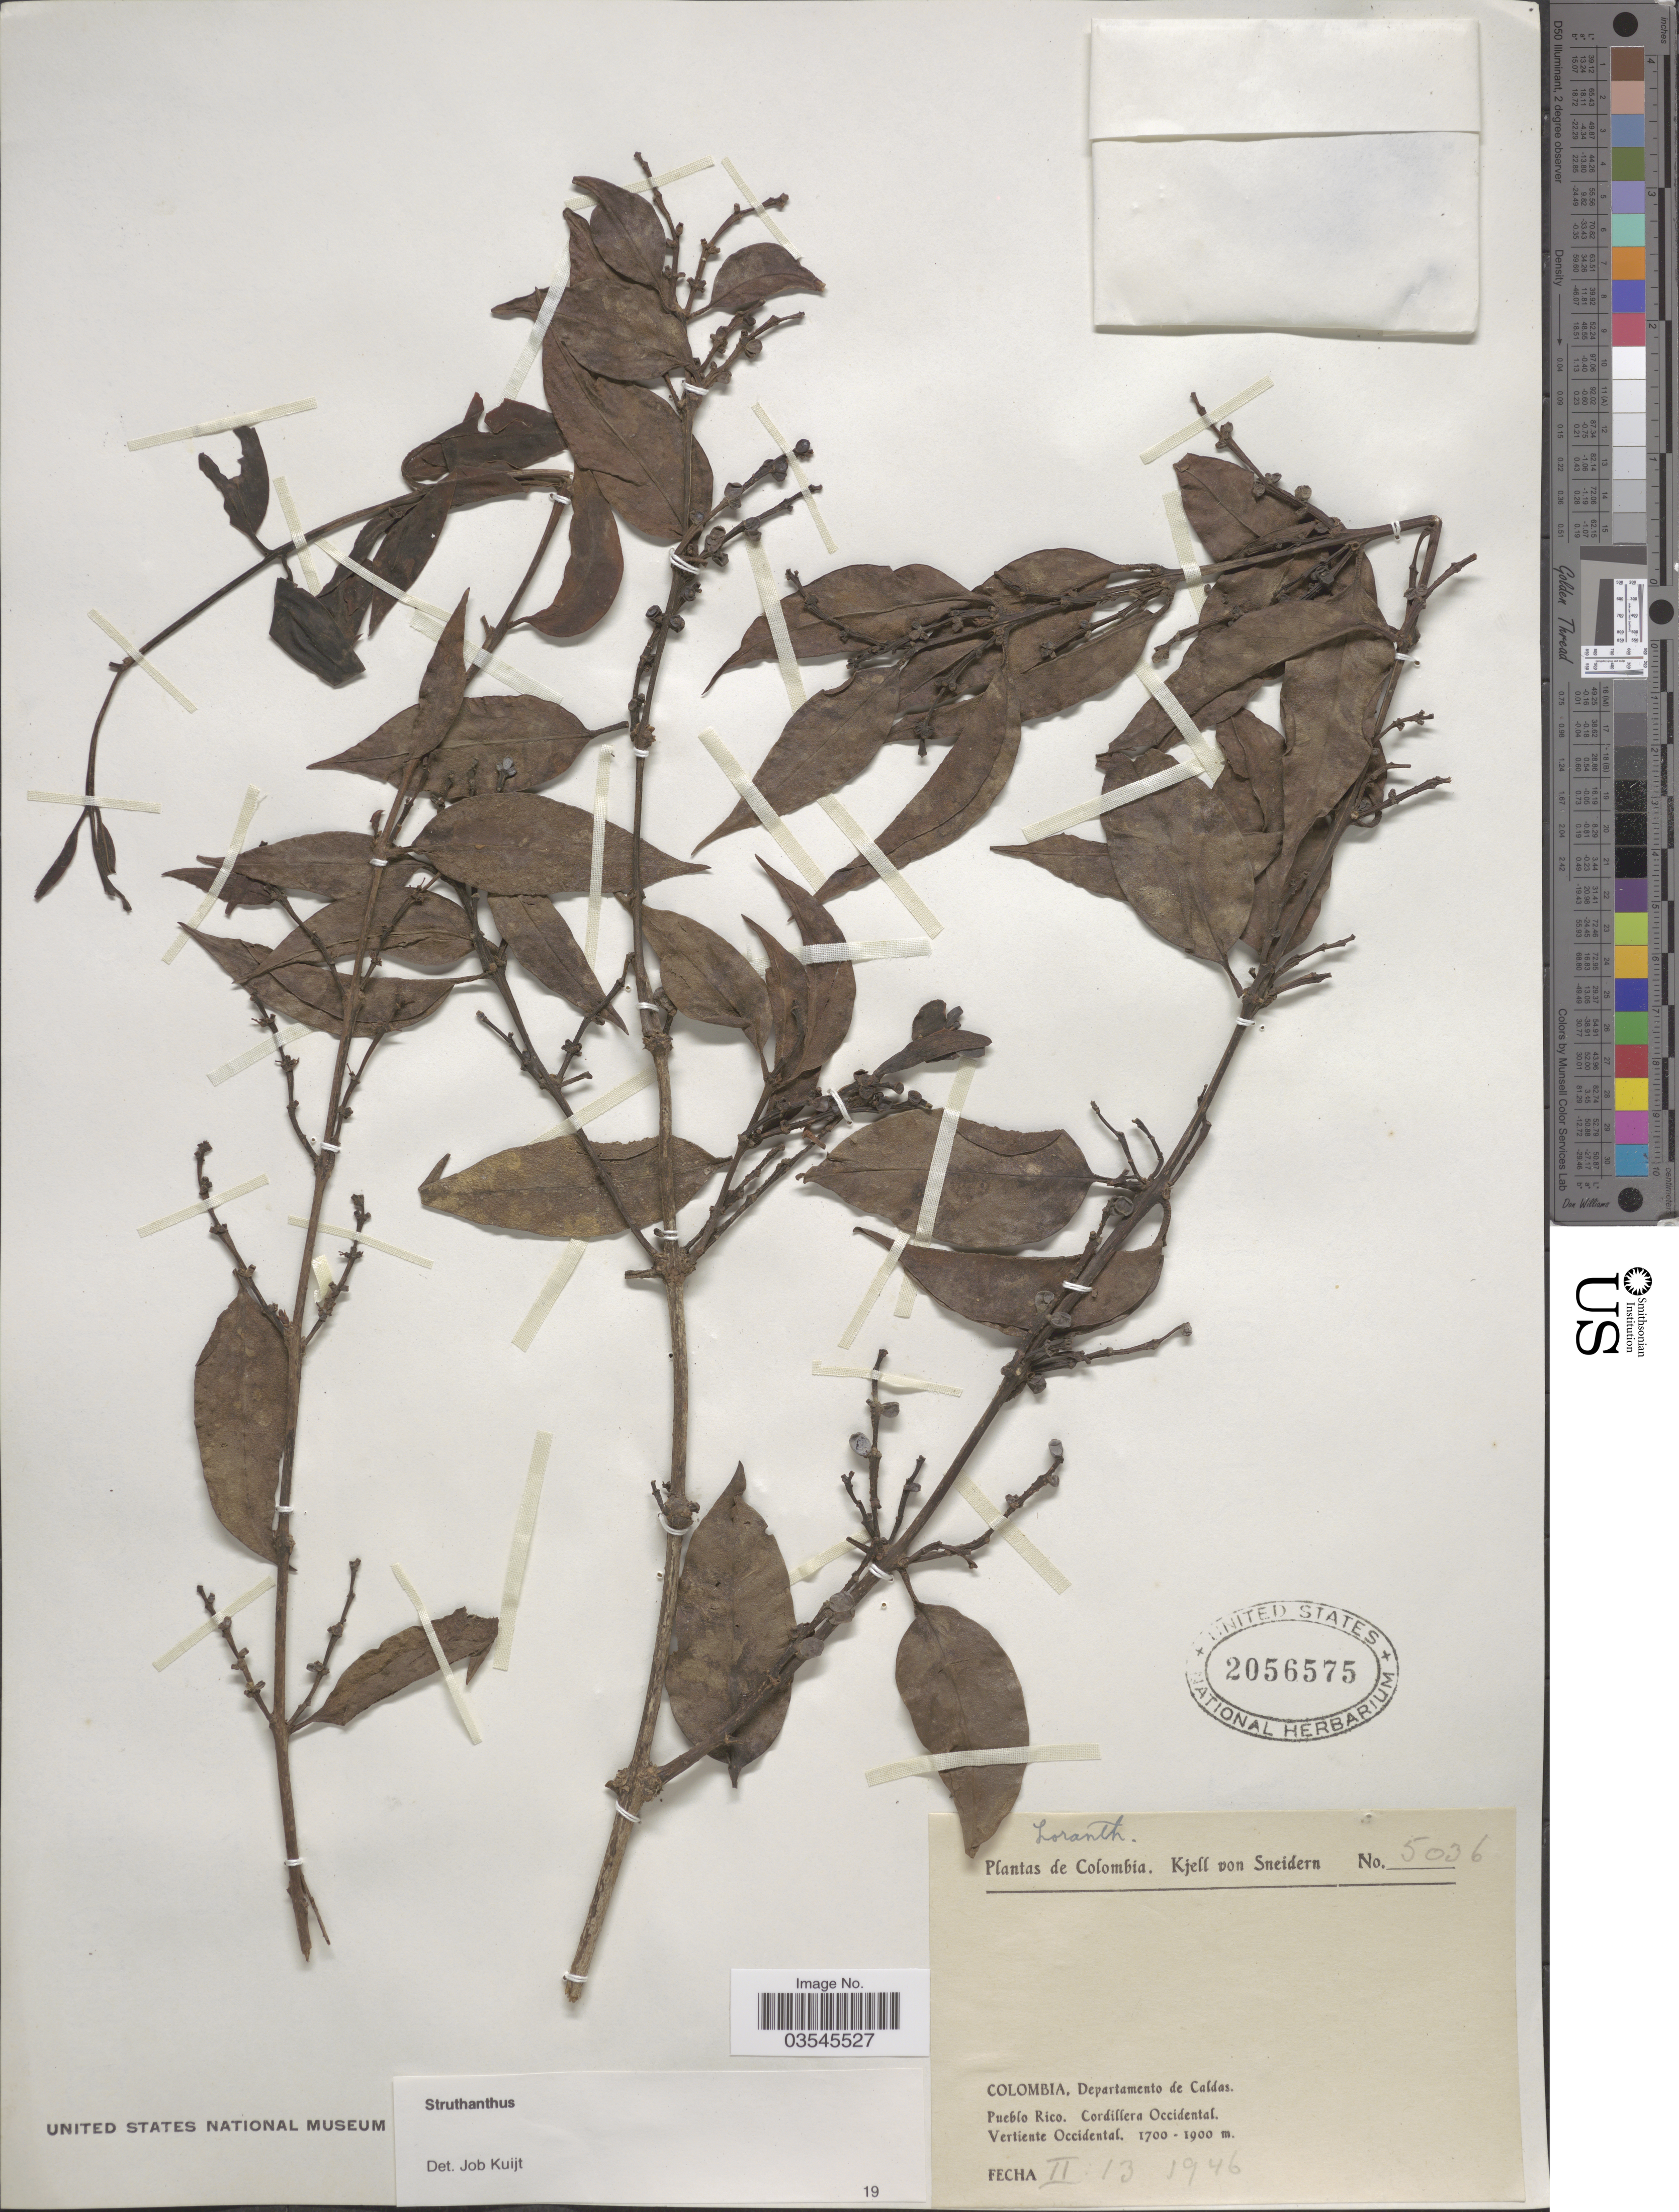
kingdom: Plantae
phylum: Tracheophyta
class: Magnoliopsida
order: Santalales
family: Loranthaceae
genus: Struthanthus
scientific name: Struthanthus sp.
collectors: K. von Sneidern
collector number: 5036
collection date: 1946-02-13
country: Colombia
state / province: Caldas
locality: Departamento de Caldas. Pueblo Rico. Cordillera Occidental. Vertiente Occidental.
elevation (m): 1700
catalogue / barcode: US 2056575